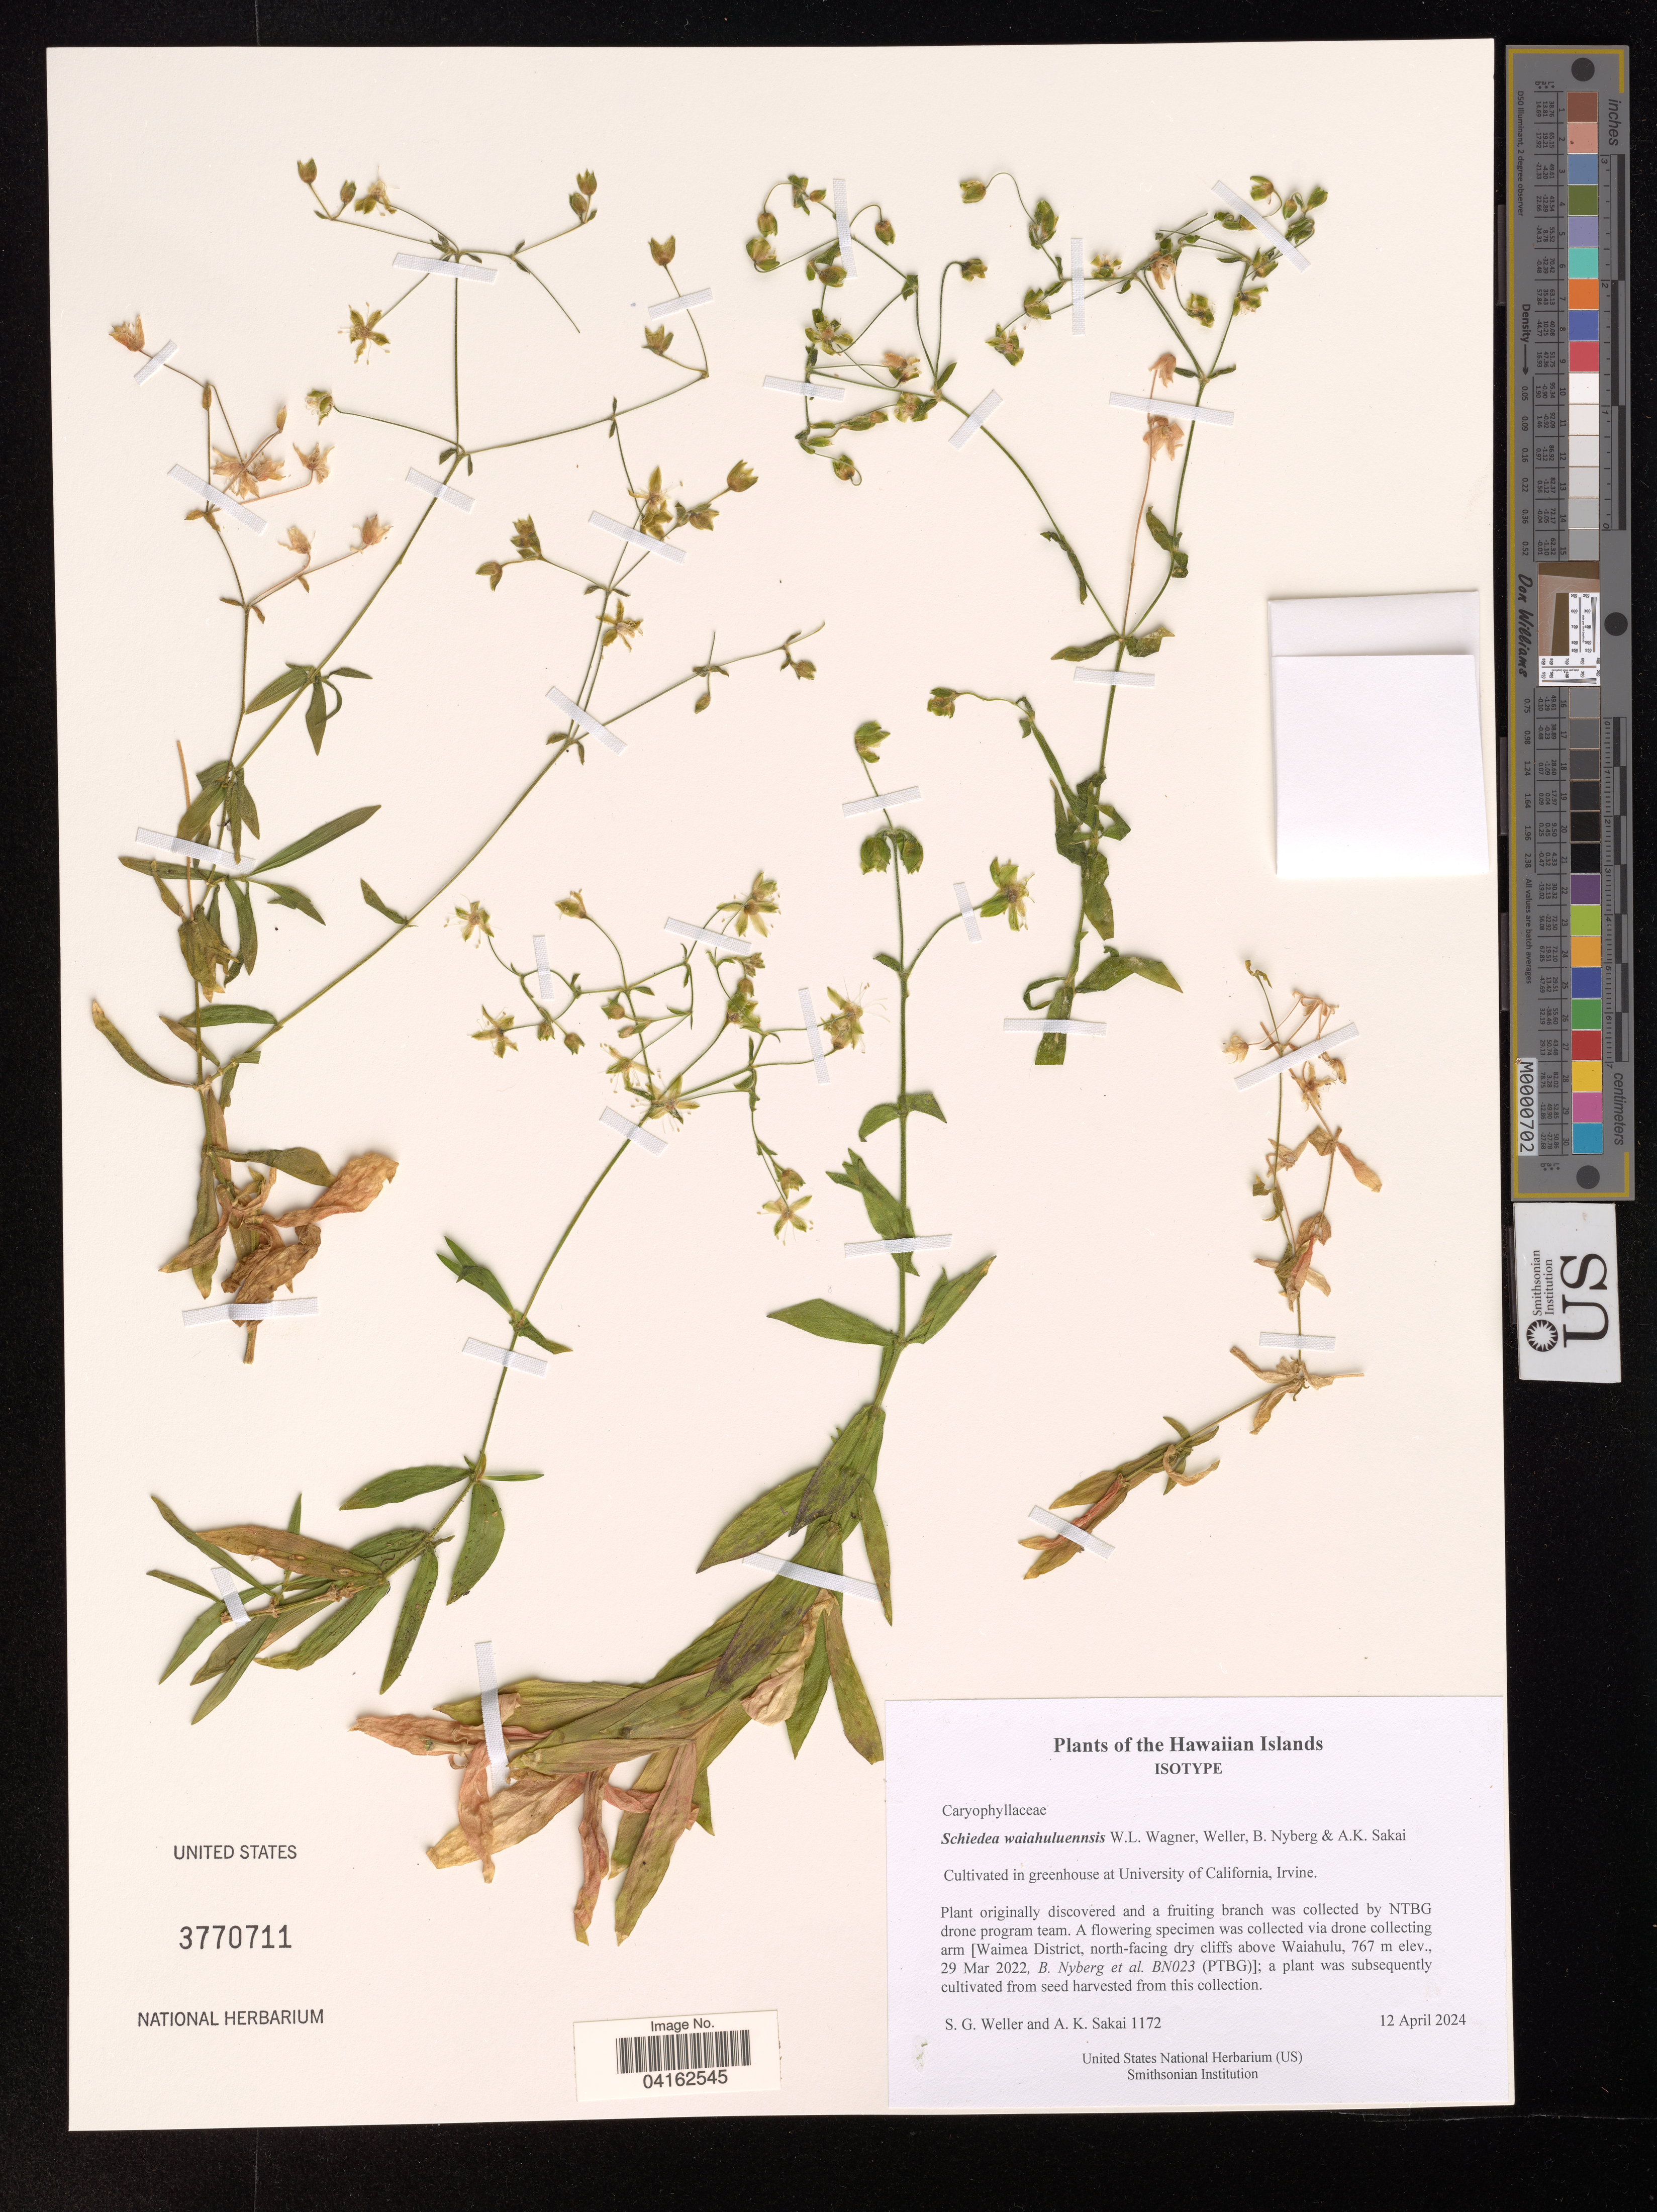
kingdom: Plantae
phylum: Tracheophyta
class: Magnoliopsida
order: Caryophyllales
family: Caryophyllaceae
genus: Schiedea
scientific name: Schiedea waiahuluensis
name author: W.L. Wagner et al.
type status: Isotype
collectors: S. G. Weller & A. Sakai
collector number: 1172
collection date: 2024-04-12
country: United States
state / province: Hawaii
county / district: Kaua'i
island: Kaua'i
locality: Cultivated in greenhouse at Univ. of Calif. Irvine. Seed collected from Waimea District, north-facing dry cliffs above Waiahulu (Nyberg, BN023)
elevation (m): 767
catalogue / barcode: US 3770711